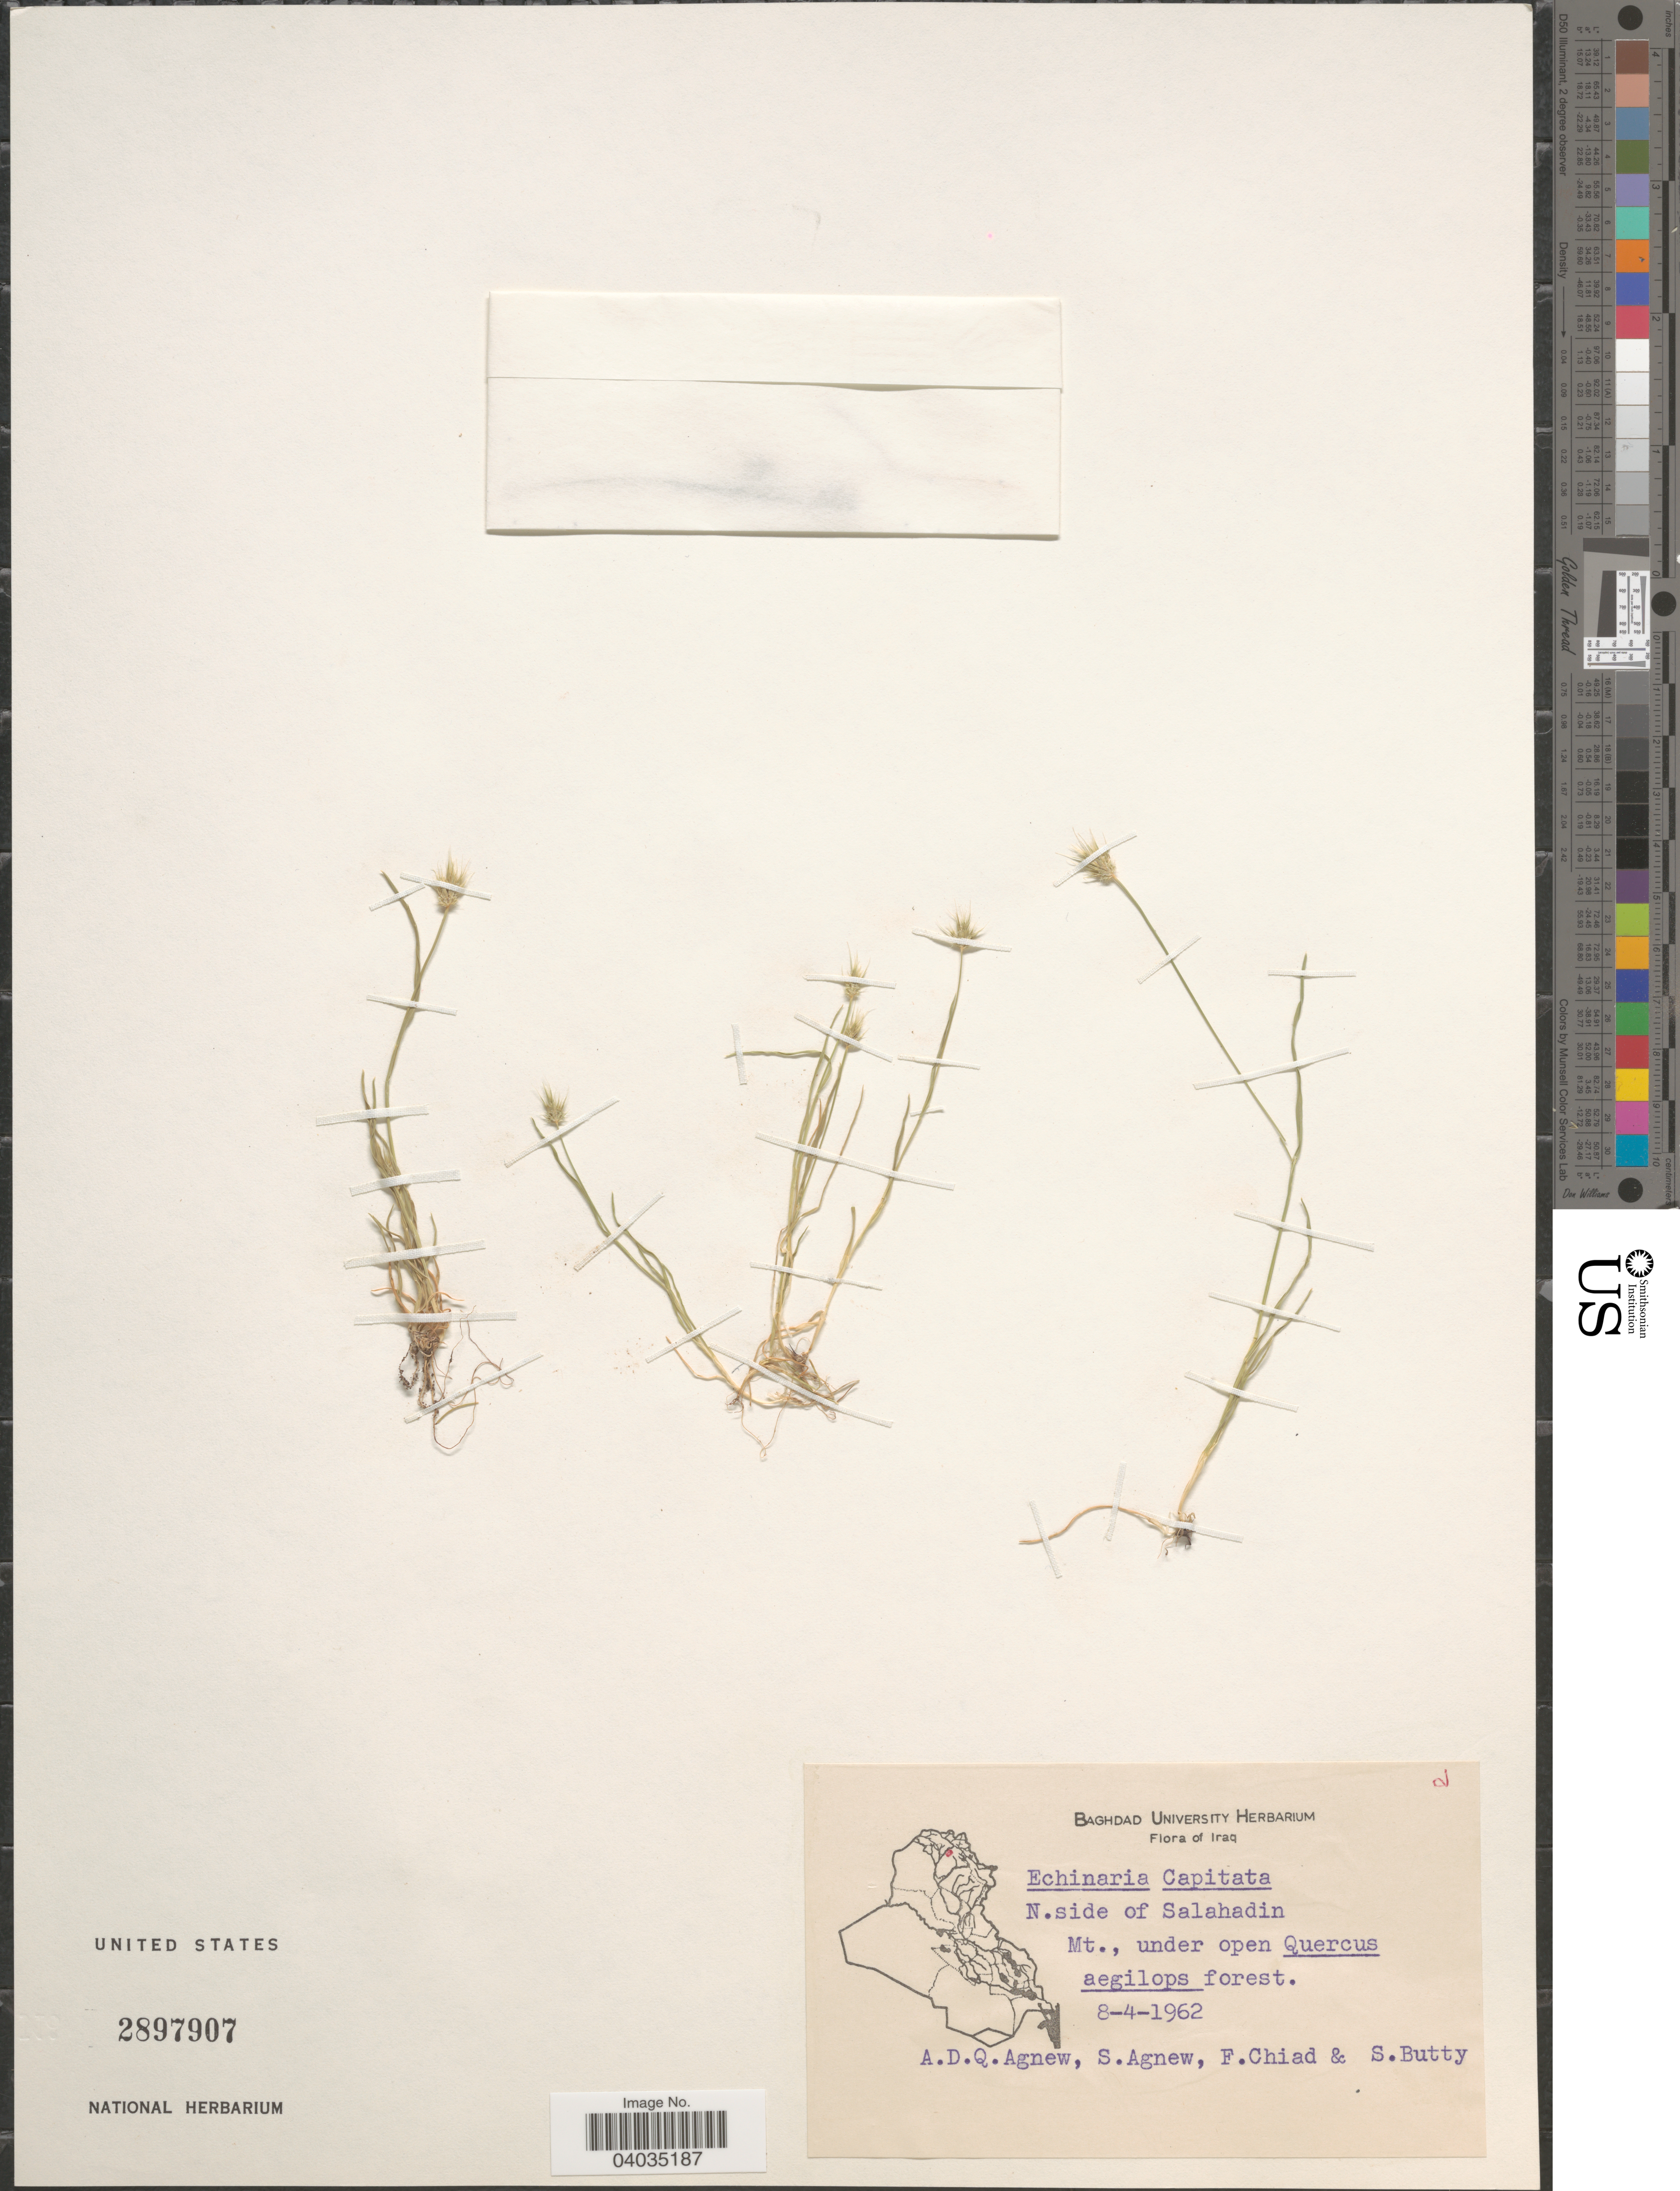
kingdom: Plantae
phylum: Tracheophyta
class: Liliopsida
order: Poales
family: Poaceae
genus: Echinaria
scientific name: Echinaria capitata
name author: (L.) Desf.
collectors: A. D. Agnew, S. Agnew, F. Chiad & S. Butty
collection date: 1962-04-08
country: Iraq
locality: N. side of Salahadin Mt.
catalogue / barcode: US 2897907